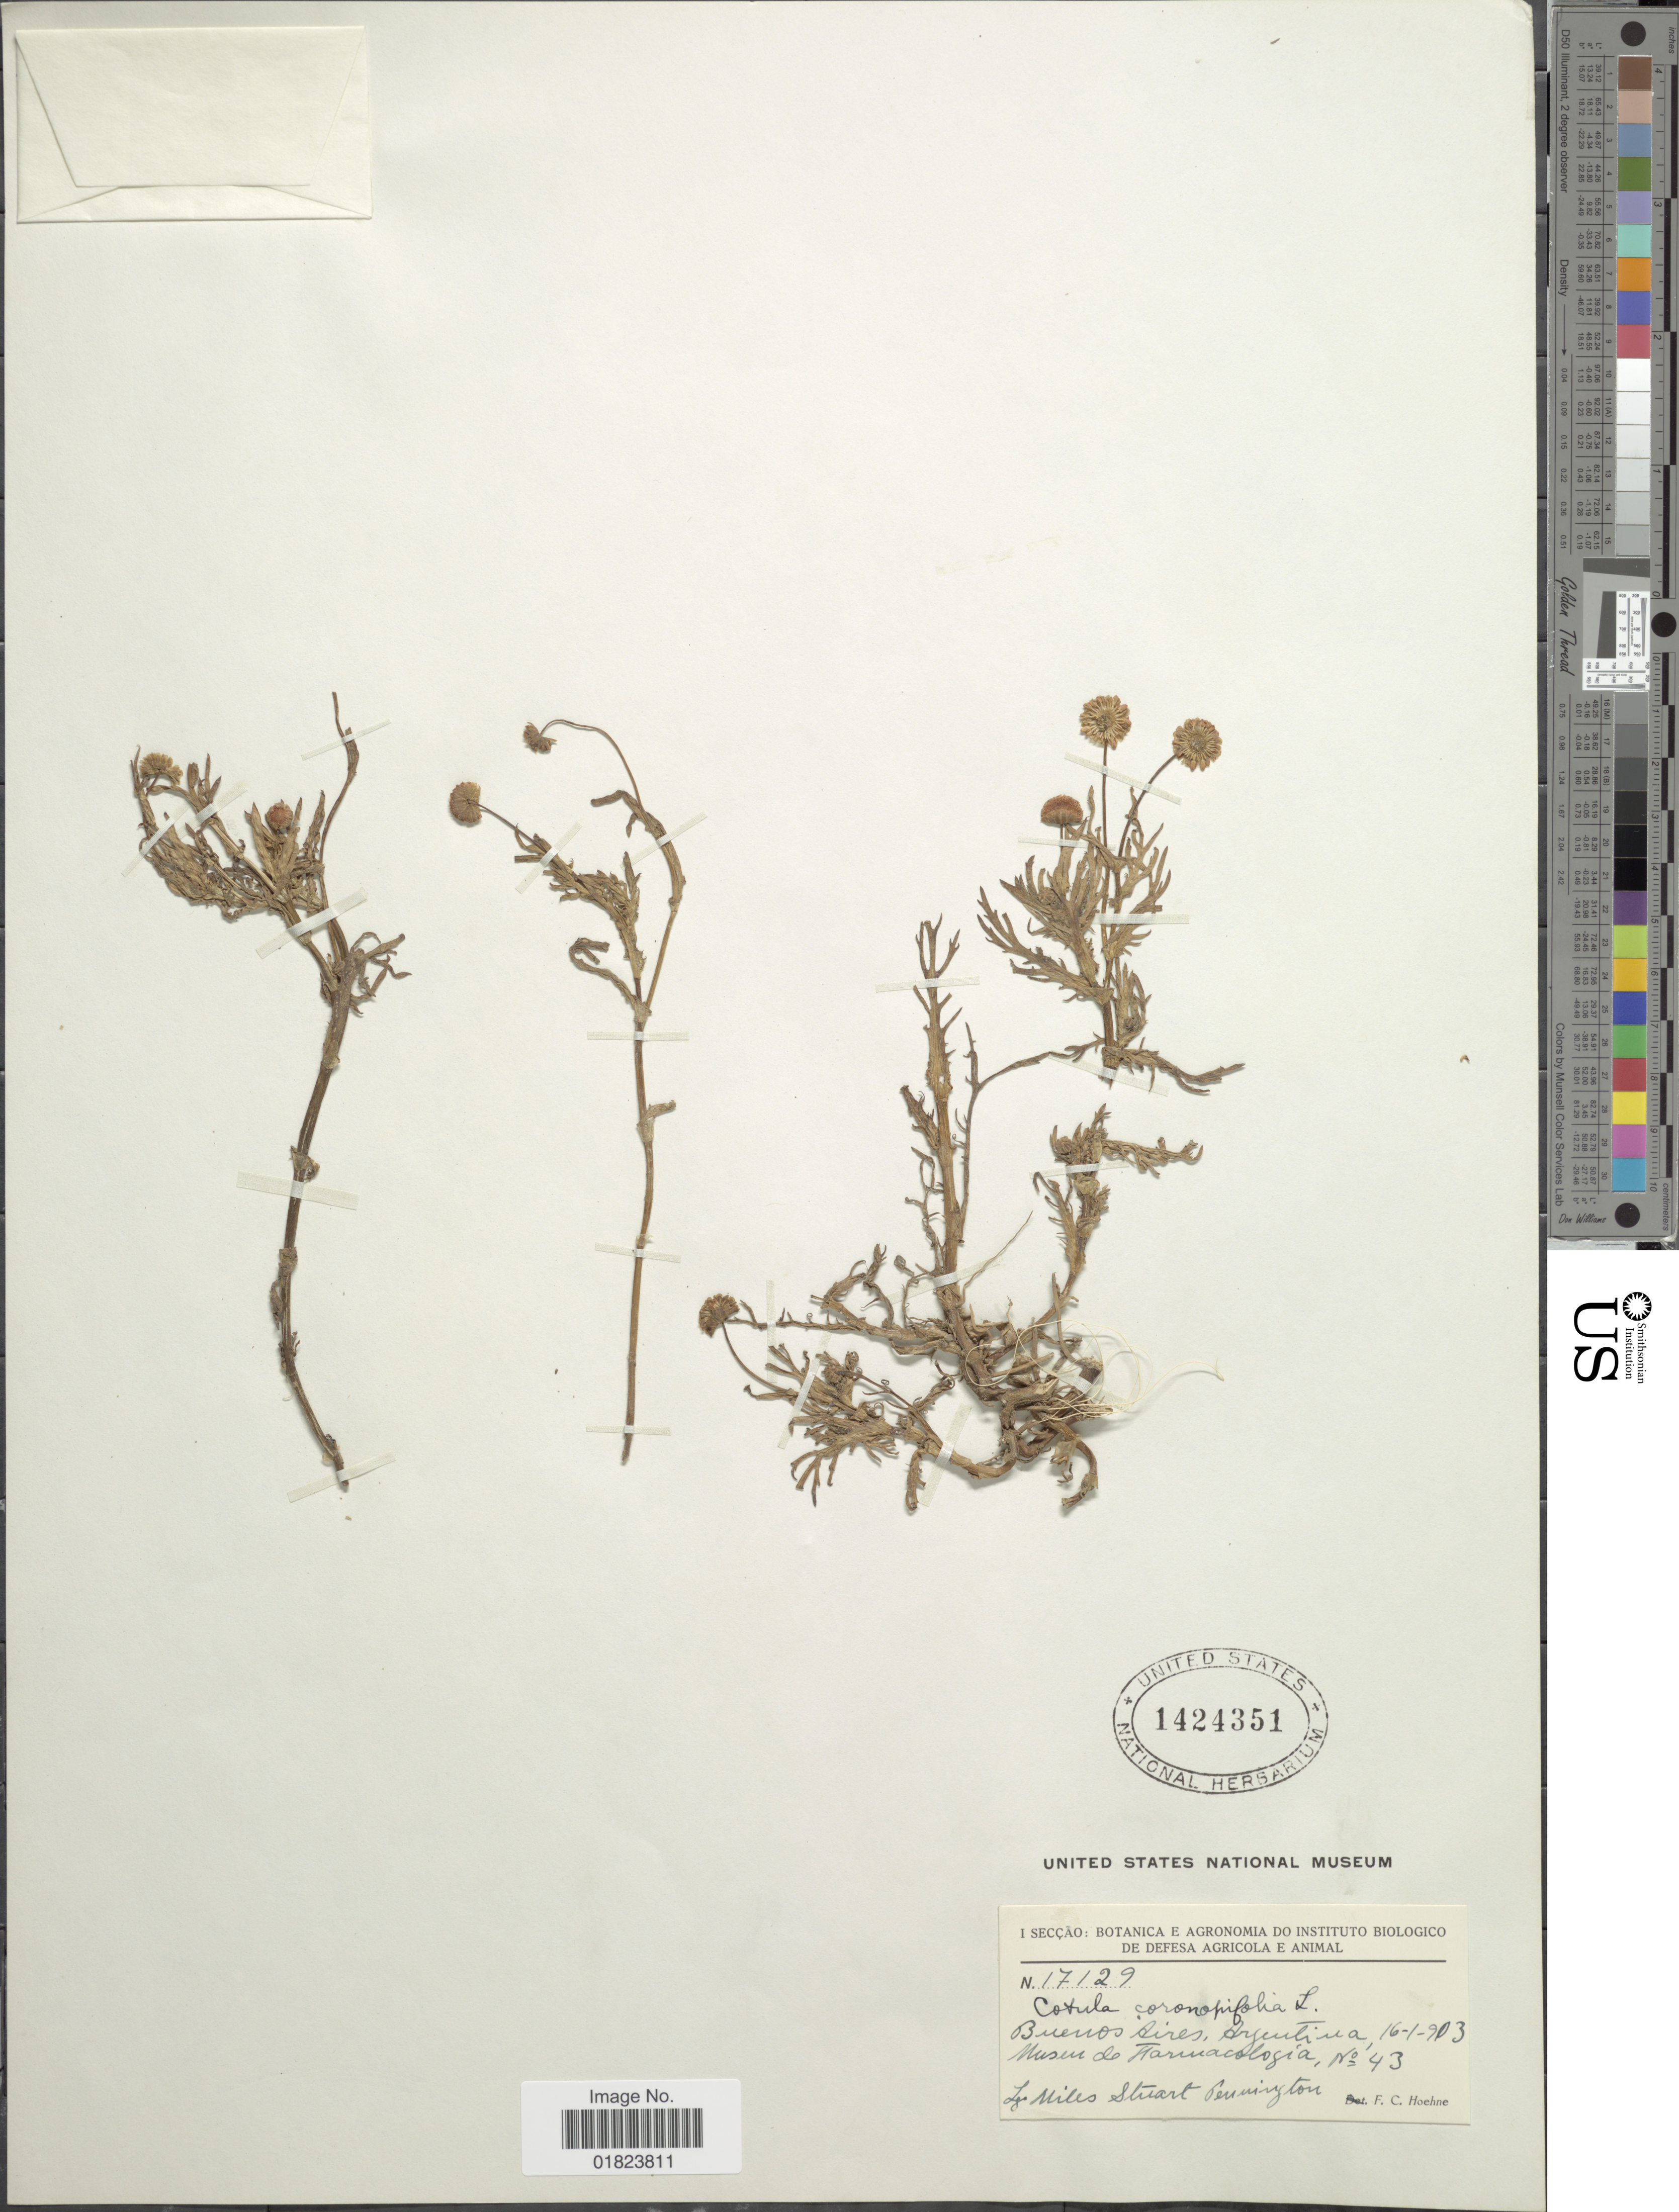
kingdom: Plantae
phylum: Tracheophyta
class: Magnoliopsida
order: Asterales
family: Asteraceae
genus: Cotula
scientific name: Cotula coronopifolia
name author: L.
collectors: M. Penningston & F. C. Hoehne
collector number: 43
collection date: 1903-01-16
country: Argentina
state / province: Buenos Aires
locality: Musen de Farmacologia.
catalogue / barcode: US 1424351